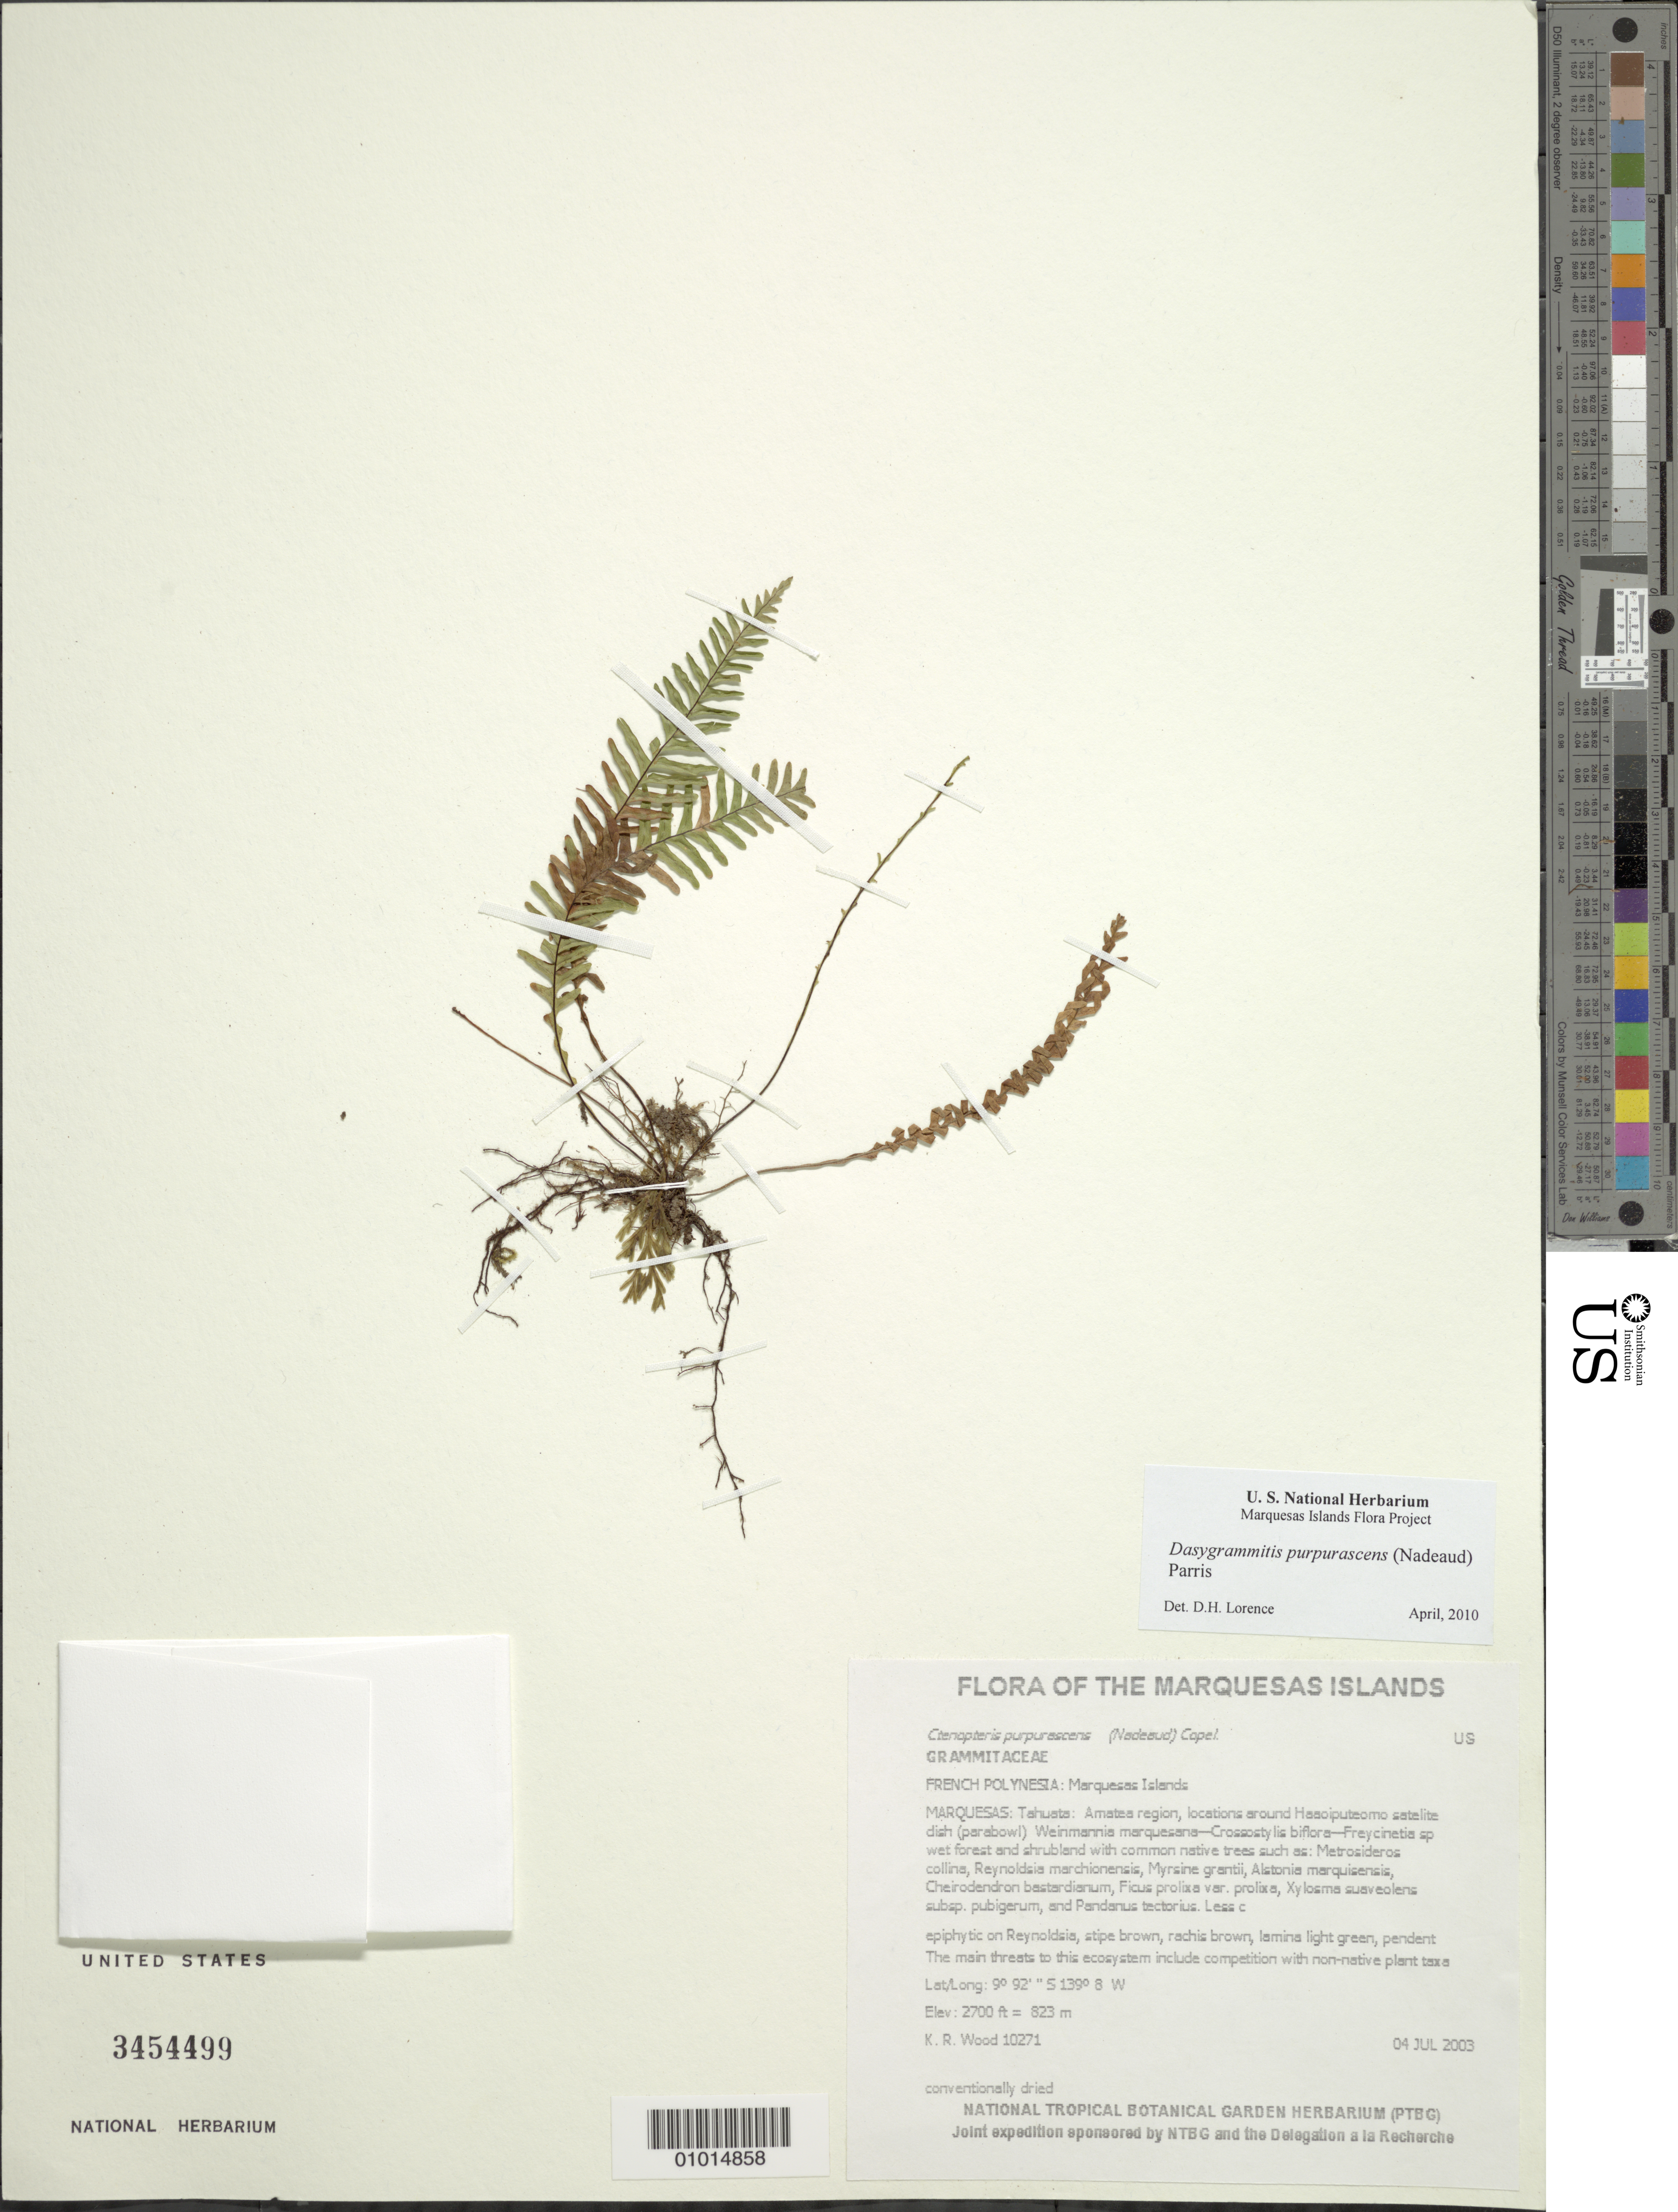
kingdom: Plantae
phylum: Tracheophyta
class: Polypodiopsida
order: Polypodiales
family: Polypodiaceae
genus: Dasygrammitis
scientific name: Dasygrammitis purpurascens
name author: (Nadeaud) Parris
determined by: Lorence, David H., (PTBG), National Tropical Botanical Garden (UNITED STATES)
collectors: K. R. Wood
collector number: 10271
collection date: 2003-07-04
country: French Polynesia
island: Tahuata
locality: Amatea region, locations around Haaoiputeomo satelite dish (parabowl)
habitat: Weinmannia marquesana - Crossostylis biflora - Freycinetia sp wet forest and shrubland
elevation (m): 823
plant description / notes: Competition with non-native plant taxa such as Ageratum conyzoides, Elephantopus mollis, Psidium guajava, Spathoglottis plicata, Zingiber zerumbet, Paspalum conjugatum, Paspalum paniculatum, Rhynchelytrum repens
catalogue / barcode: US 3454499